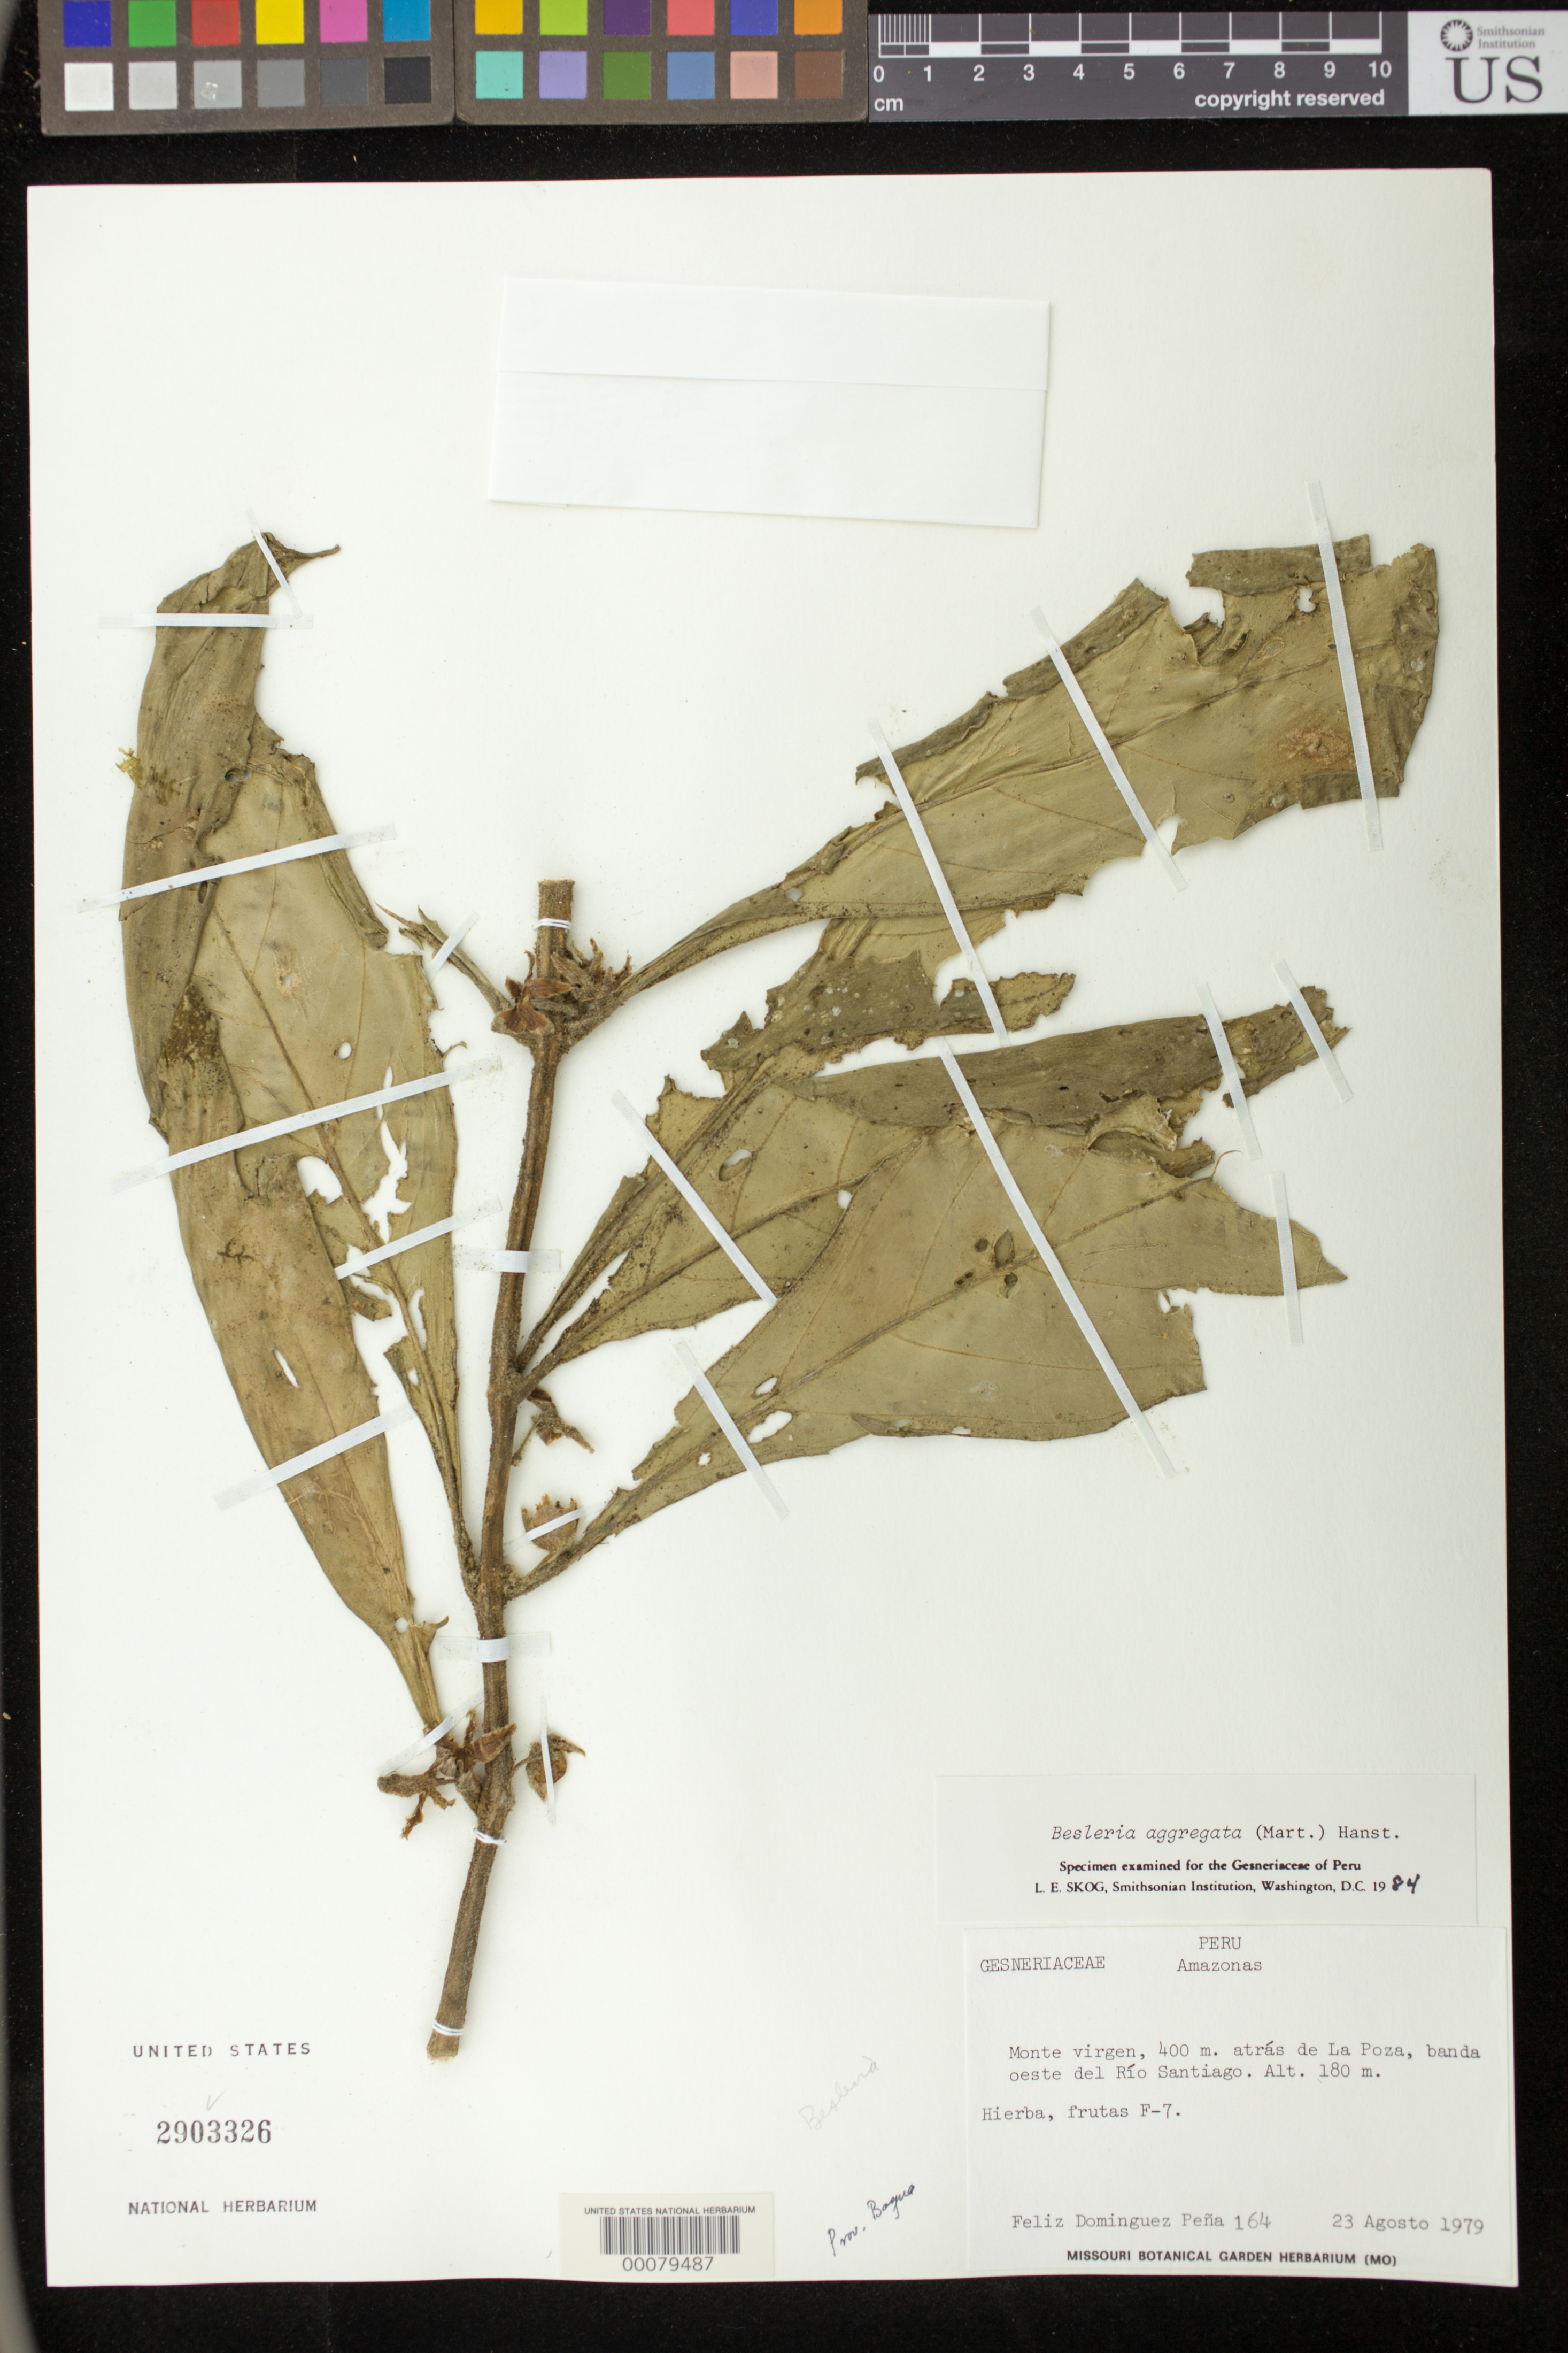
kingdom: Plantae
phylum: Tracheophyta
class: Magnoliopsida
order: Lamiales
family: Gesneriaceae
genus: Besleria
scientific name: Besleria aggregata var. aggregata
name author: (Mart.) Hanst.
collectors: F. Pena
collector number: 164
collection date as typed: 13 Aug 1979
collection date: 1979-08-13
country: Peru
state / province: Amazonas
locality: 400 m behind La Poza, western bank of Rio Santiago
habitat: Monte virgen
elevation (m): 180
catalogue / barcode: US 2903326